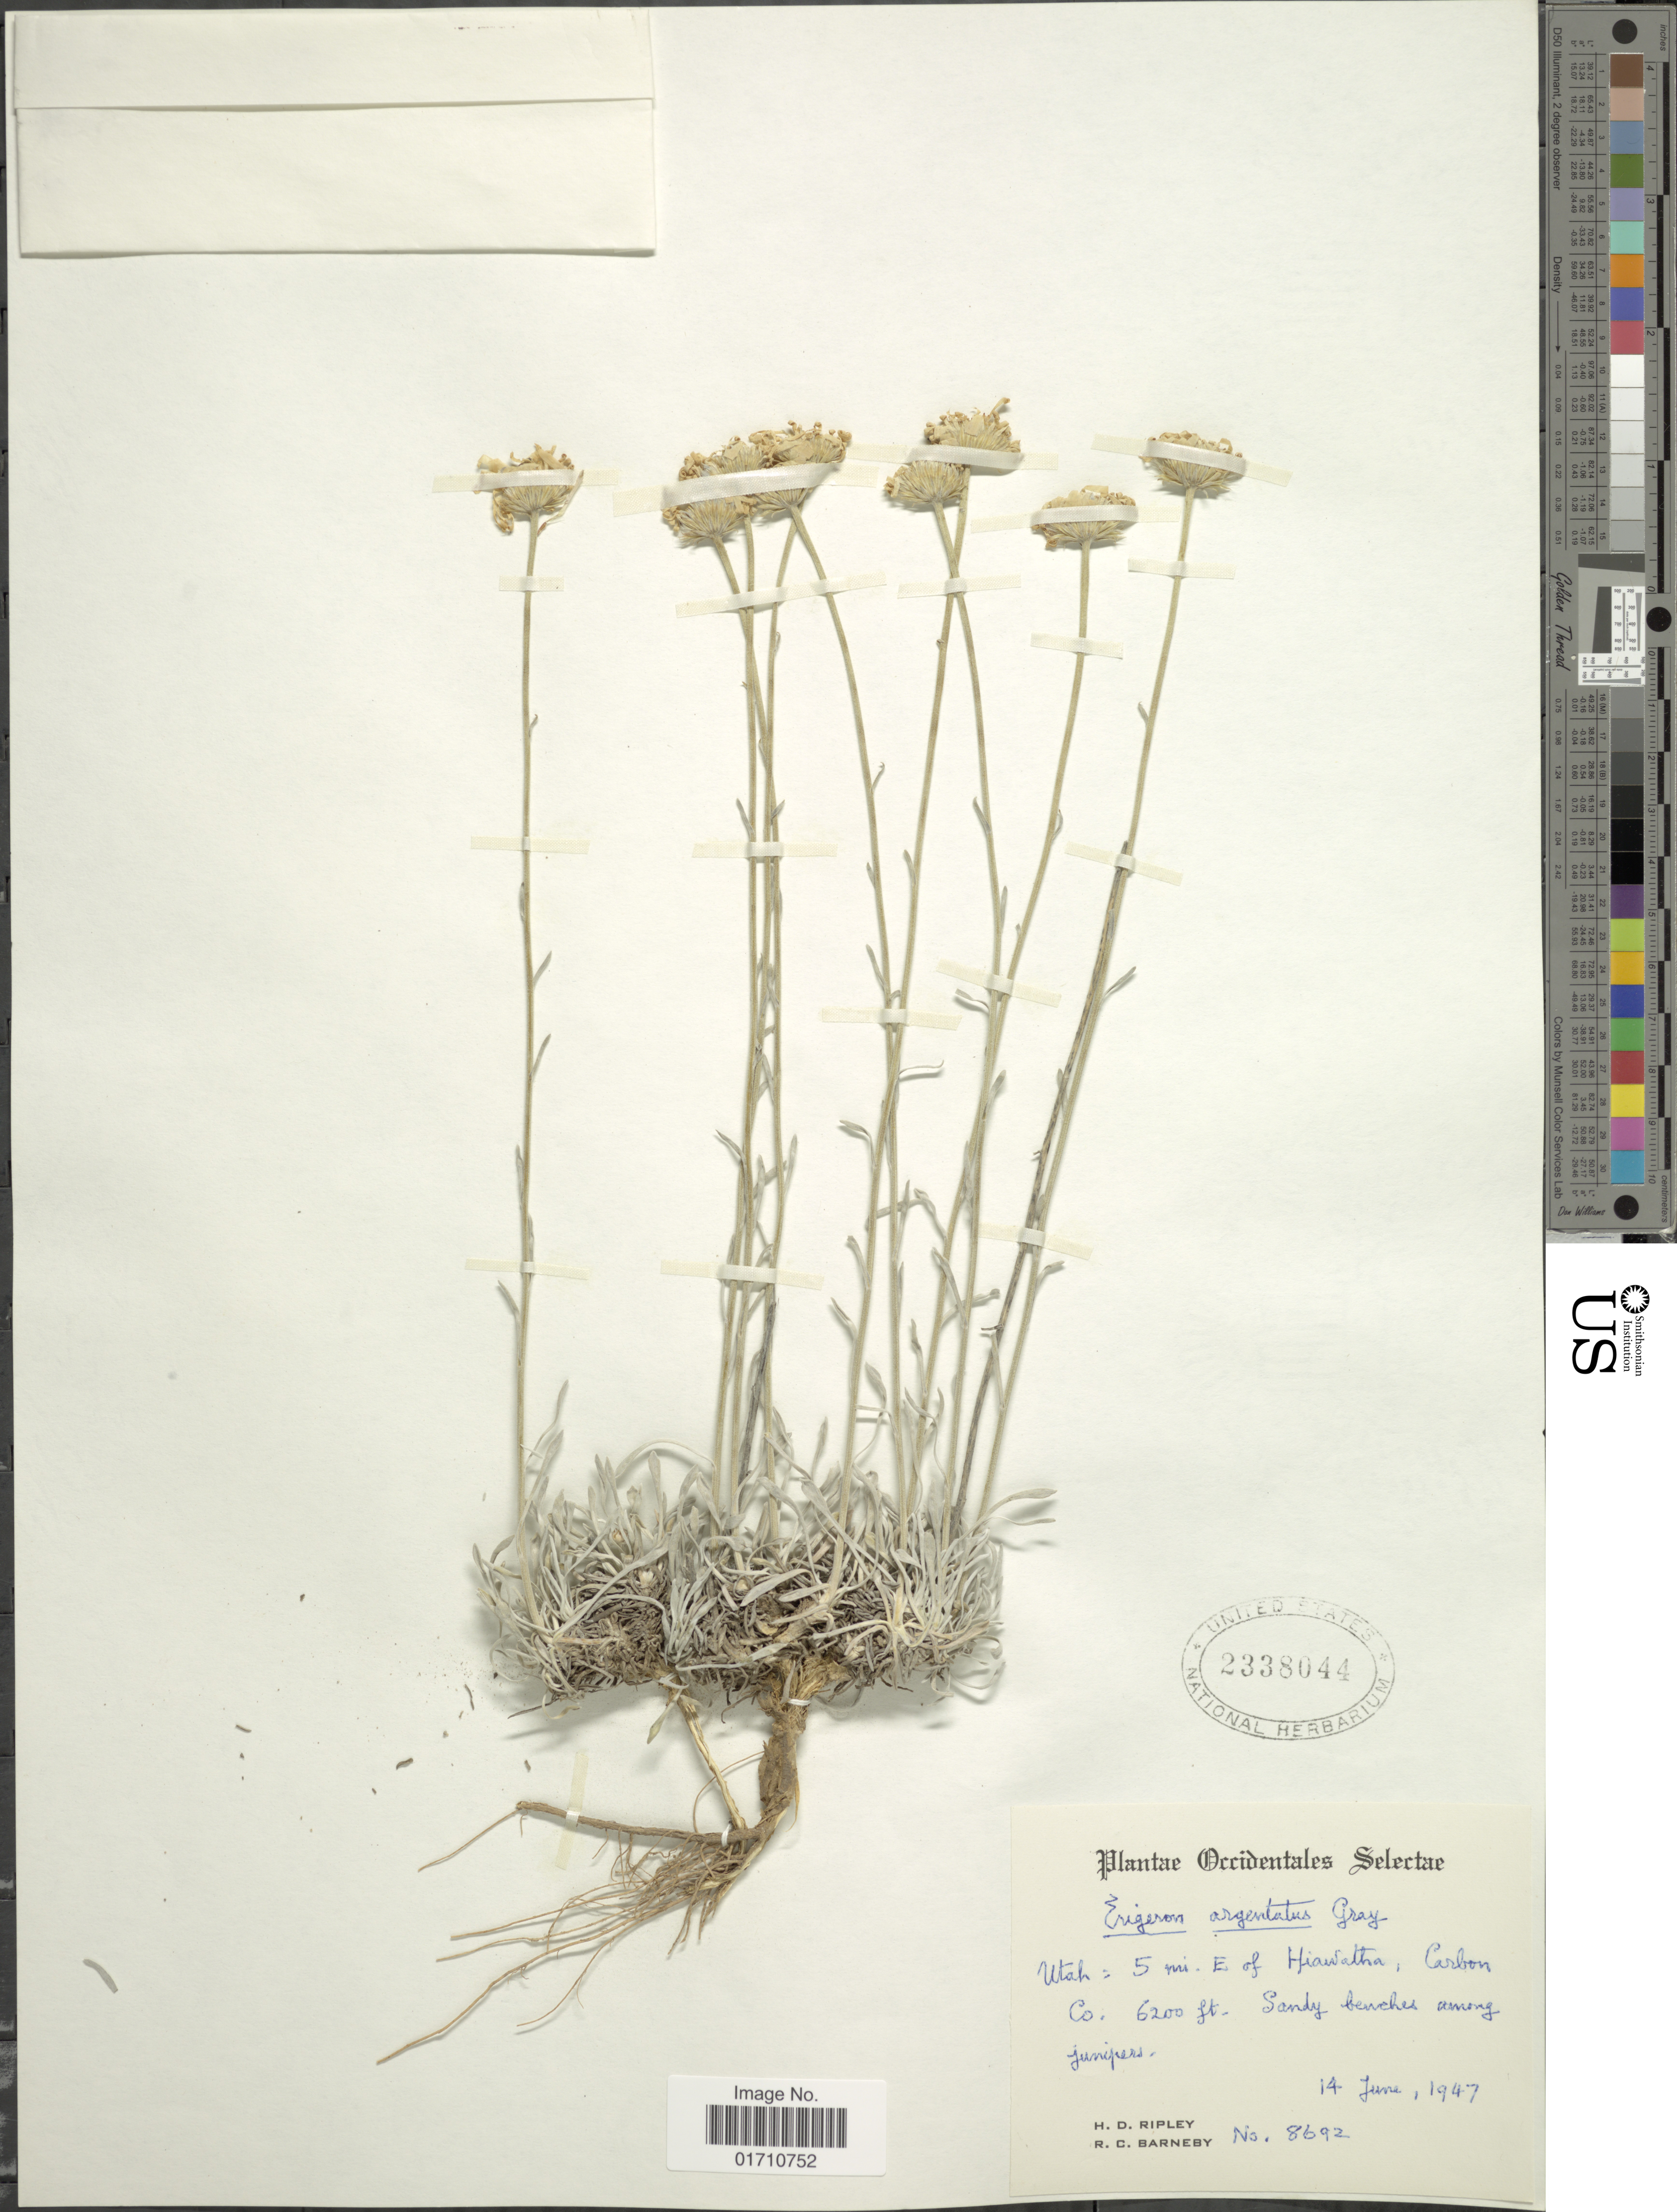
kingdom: Plantae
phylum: Tracheophyta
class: Magnoliopsida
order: Asterales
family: Asteraceae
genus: Erigeron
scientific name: Erigeron argentatus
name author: A. Gray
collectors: H. Ripley & R. C. Barneby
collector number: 8692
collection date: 1947-06-14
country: United States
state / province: Utah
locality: Occidentales Selectae, Utah = 5 mi E of Hiawatha, Carbon Co. Sandy benches among junipers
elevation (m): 1890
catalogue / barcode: US 2338044